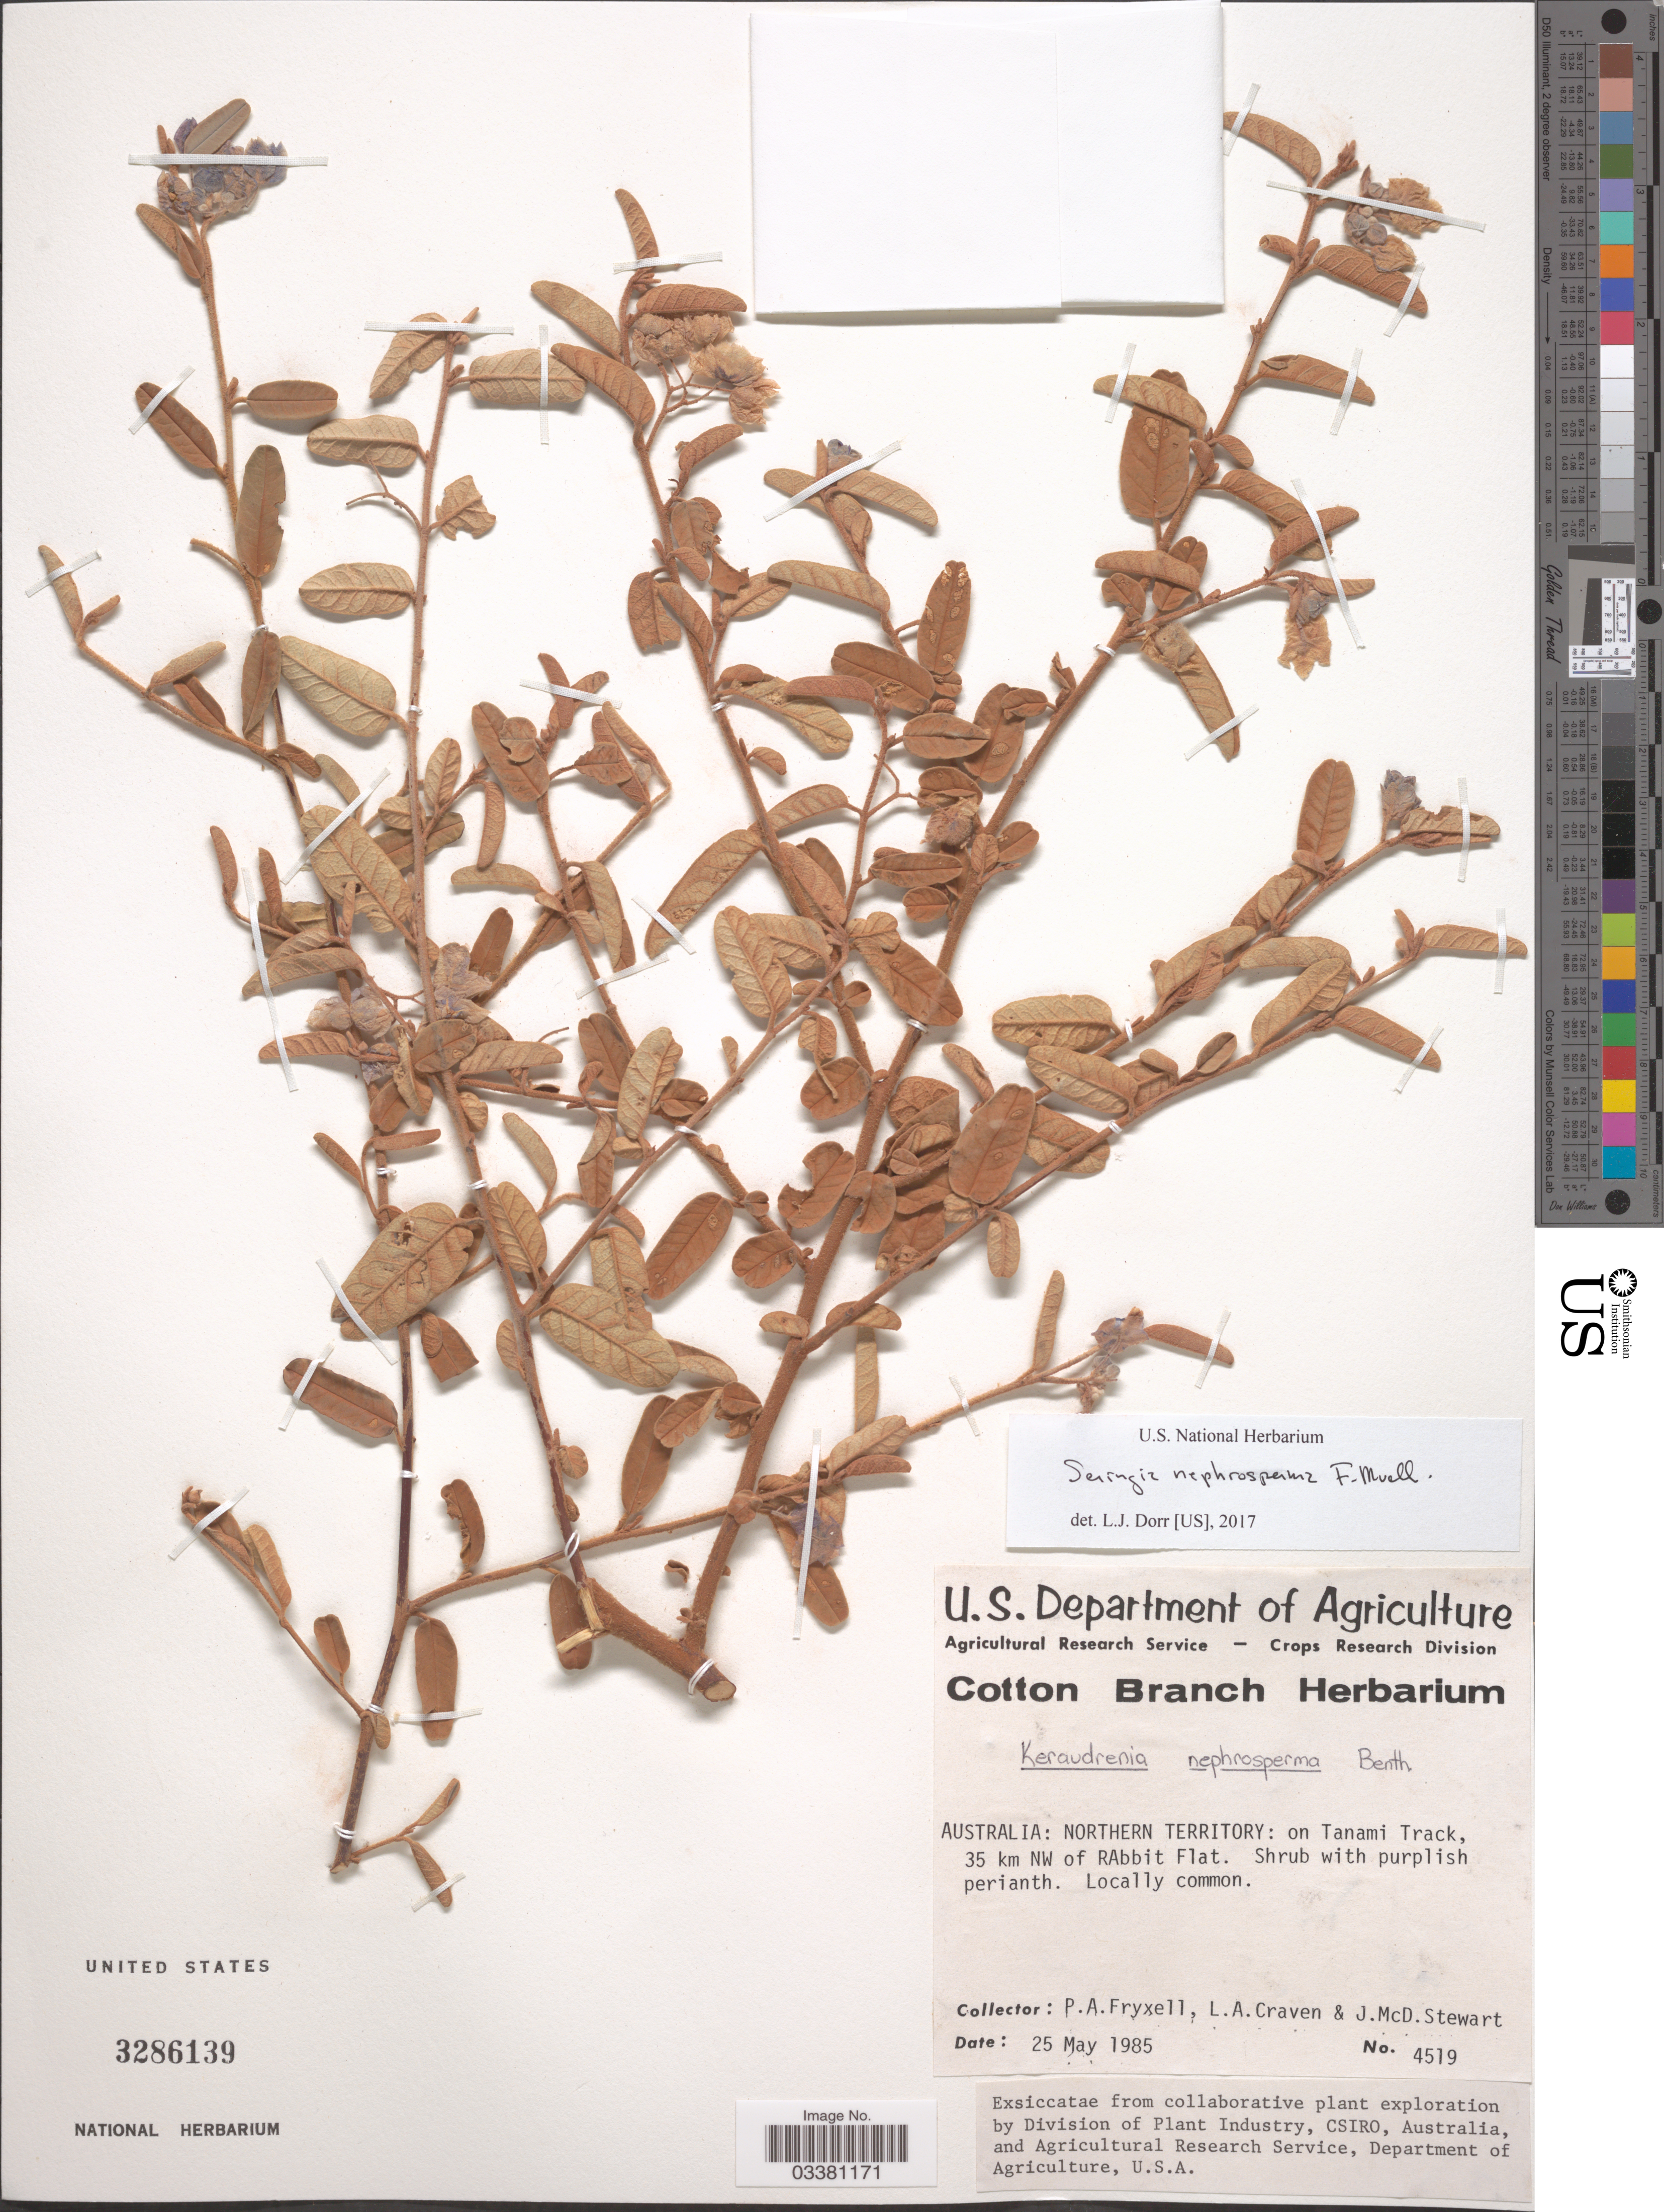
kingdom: Plantae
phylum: Tracheophyta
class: Magnoliopsida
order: Malvales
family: Malvaceae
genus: Seringia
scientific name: Seringia nephrosperma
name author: F. Muell.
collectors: P. A. Fryxell, L. A. Craven & J. Stewart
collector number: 4519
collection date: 1985-05-25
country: Australia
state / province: Northern Territory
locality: On Tanami Track, 35 km NW of RAbbit Flat.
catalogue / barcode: US 3286139